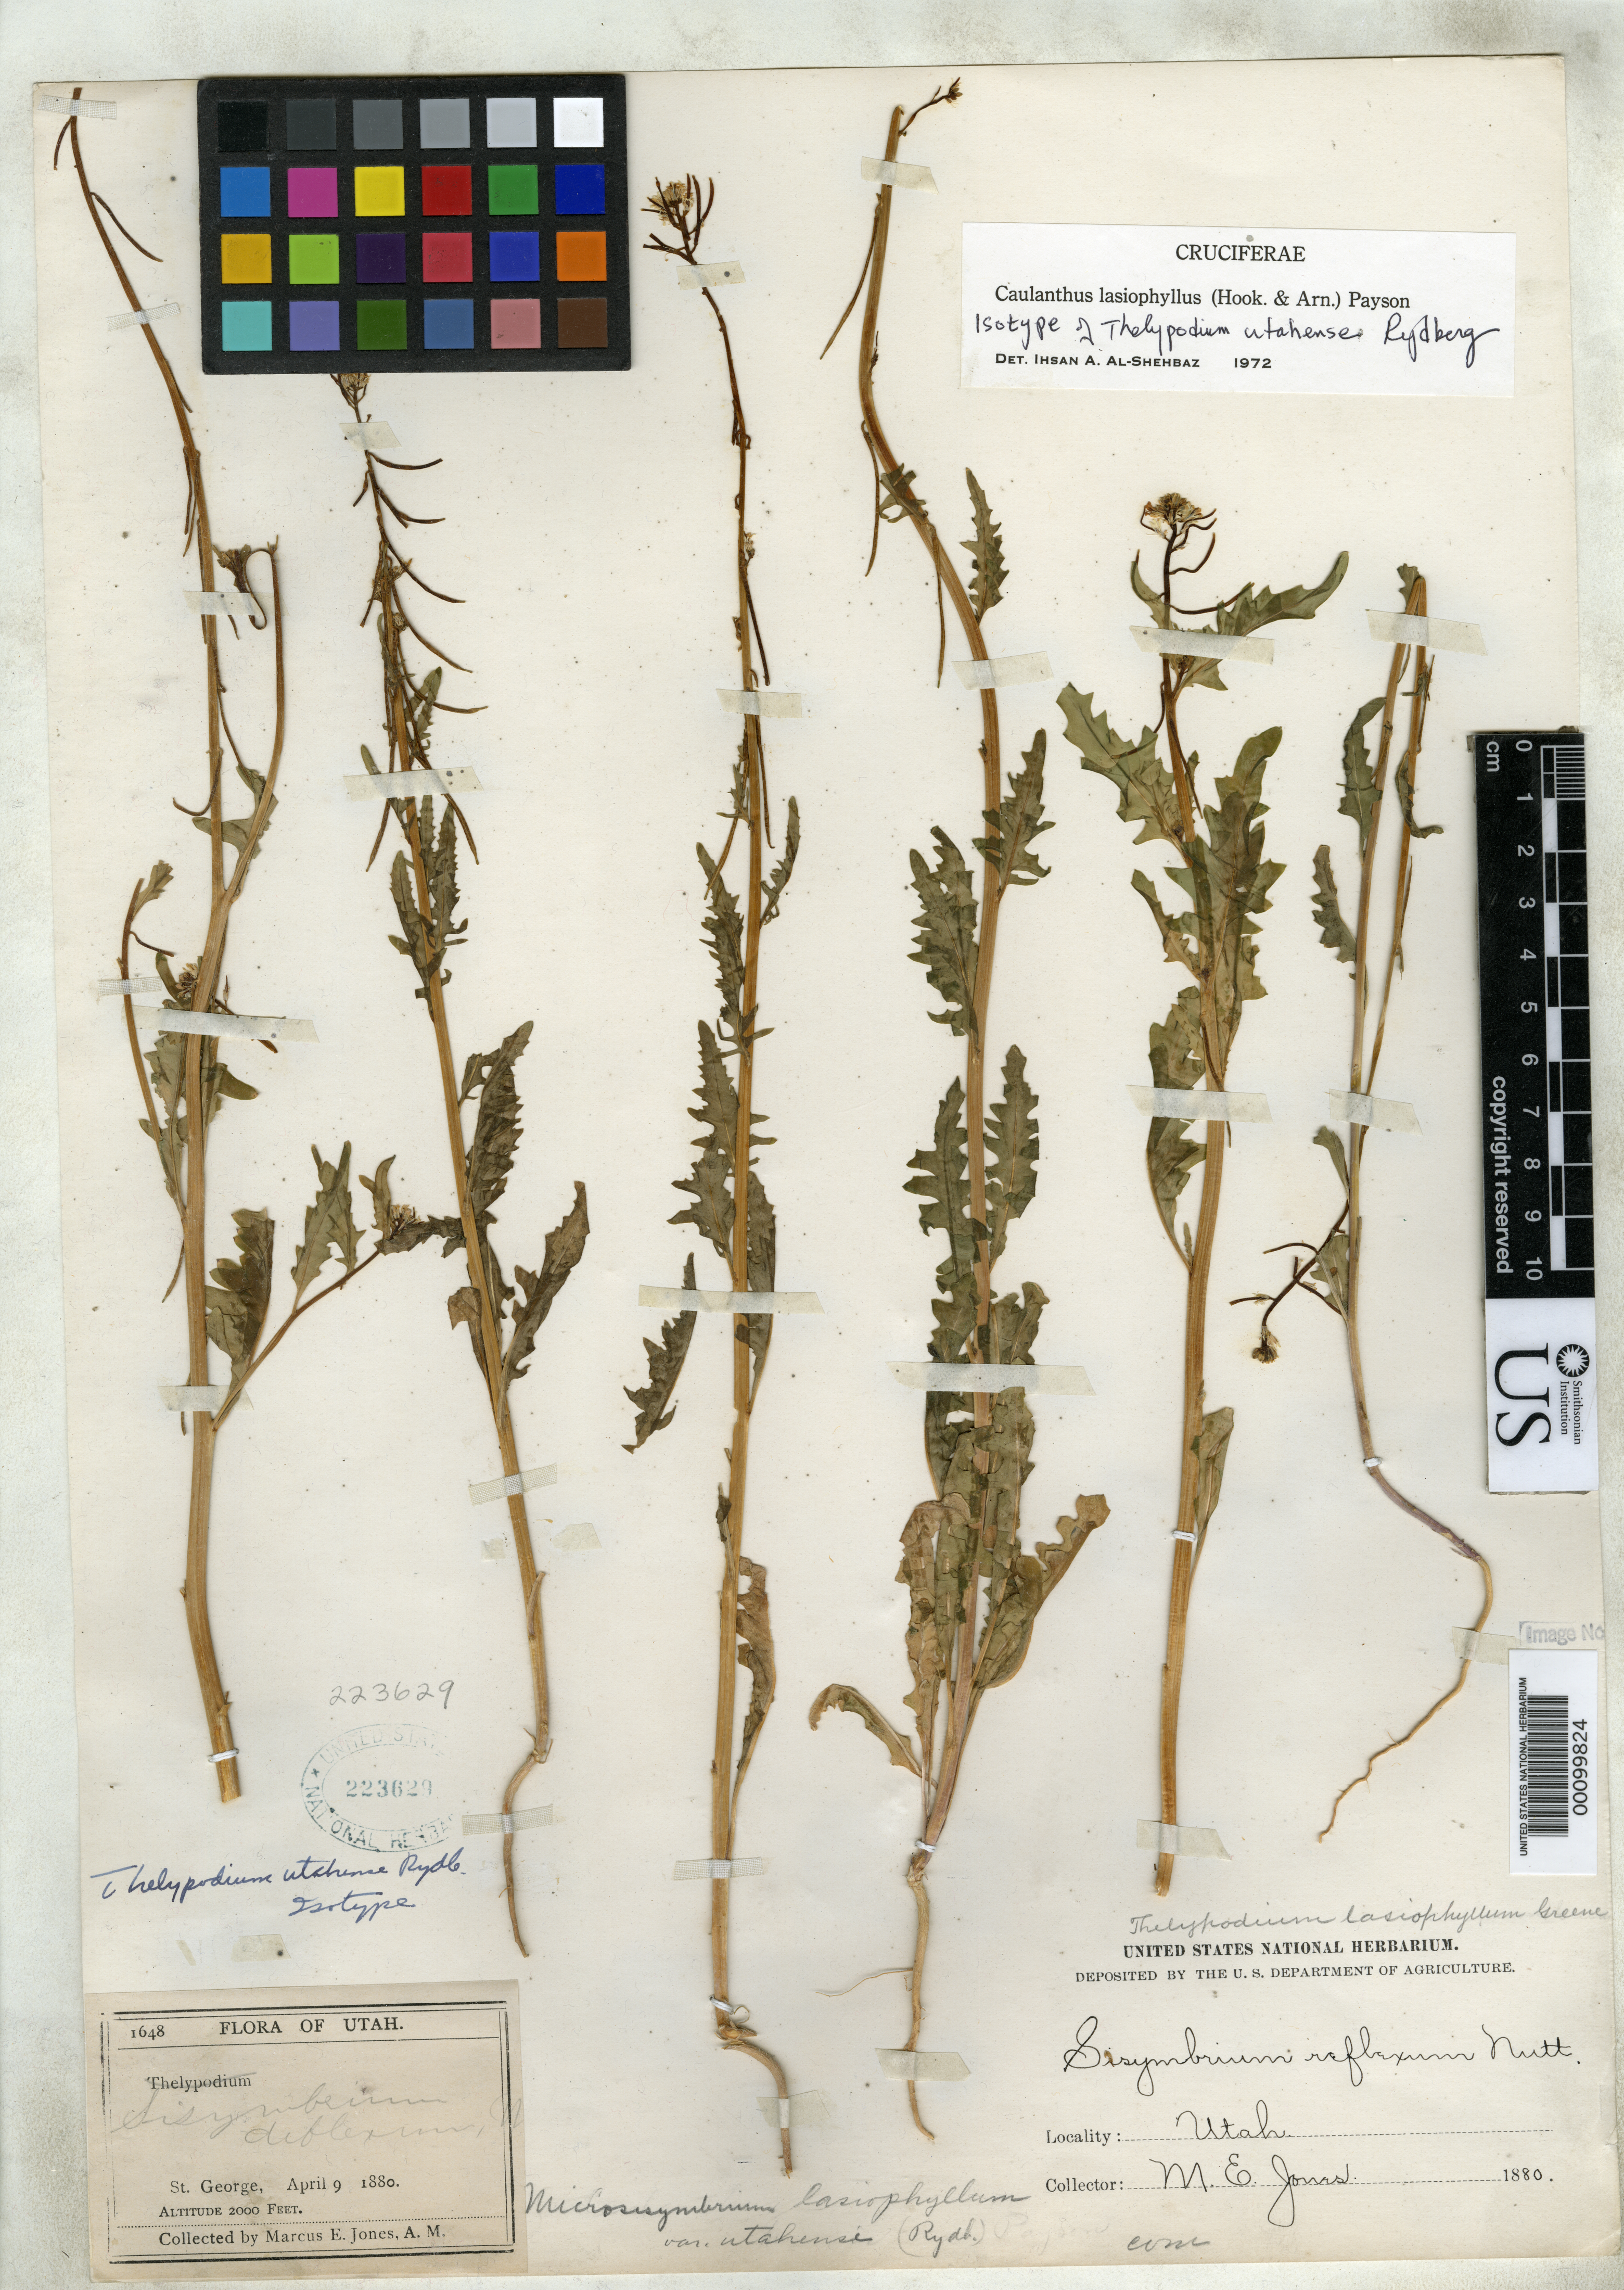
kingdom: Plantae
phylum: Tracheophyta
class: Magnoliopsida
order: Brassicales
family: Brassicaceae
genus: Thelypodium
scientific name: Thelypodium utahense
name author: Rydb.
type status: Isotype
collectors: M. E. Jones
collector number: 1648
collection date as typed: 09 Apr 1880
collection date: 1880-04-09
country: United States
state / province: Utah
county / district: Washington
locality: St. George.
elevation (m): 610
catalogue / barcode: US 223629